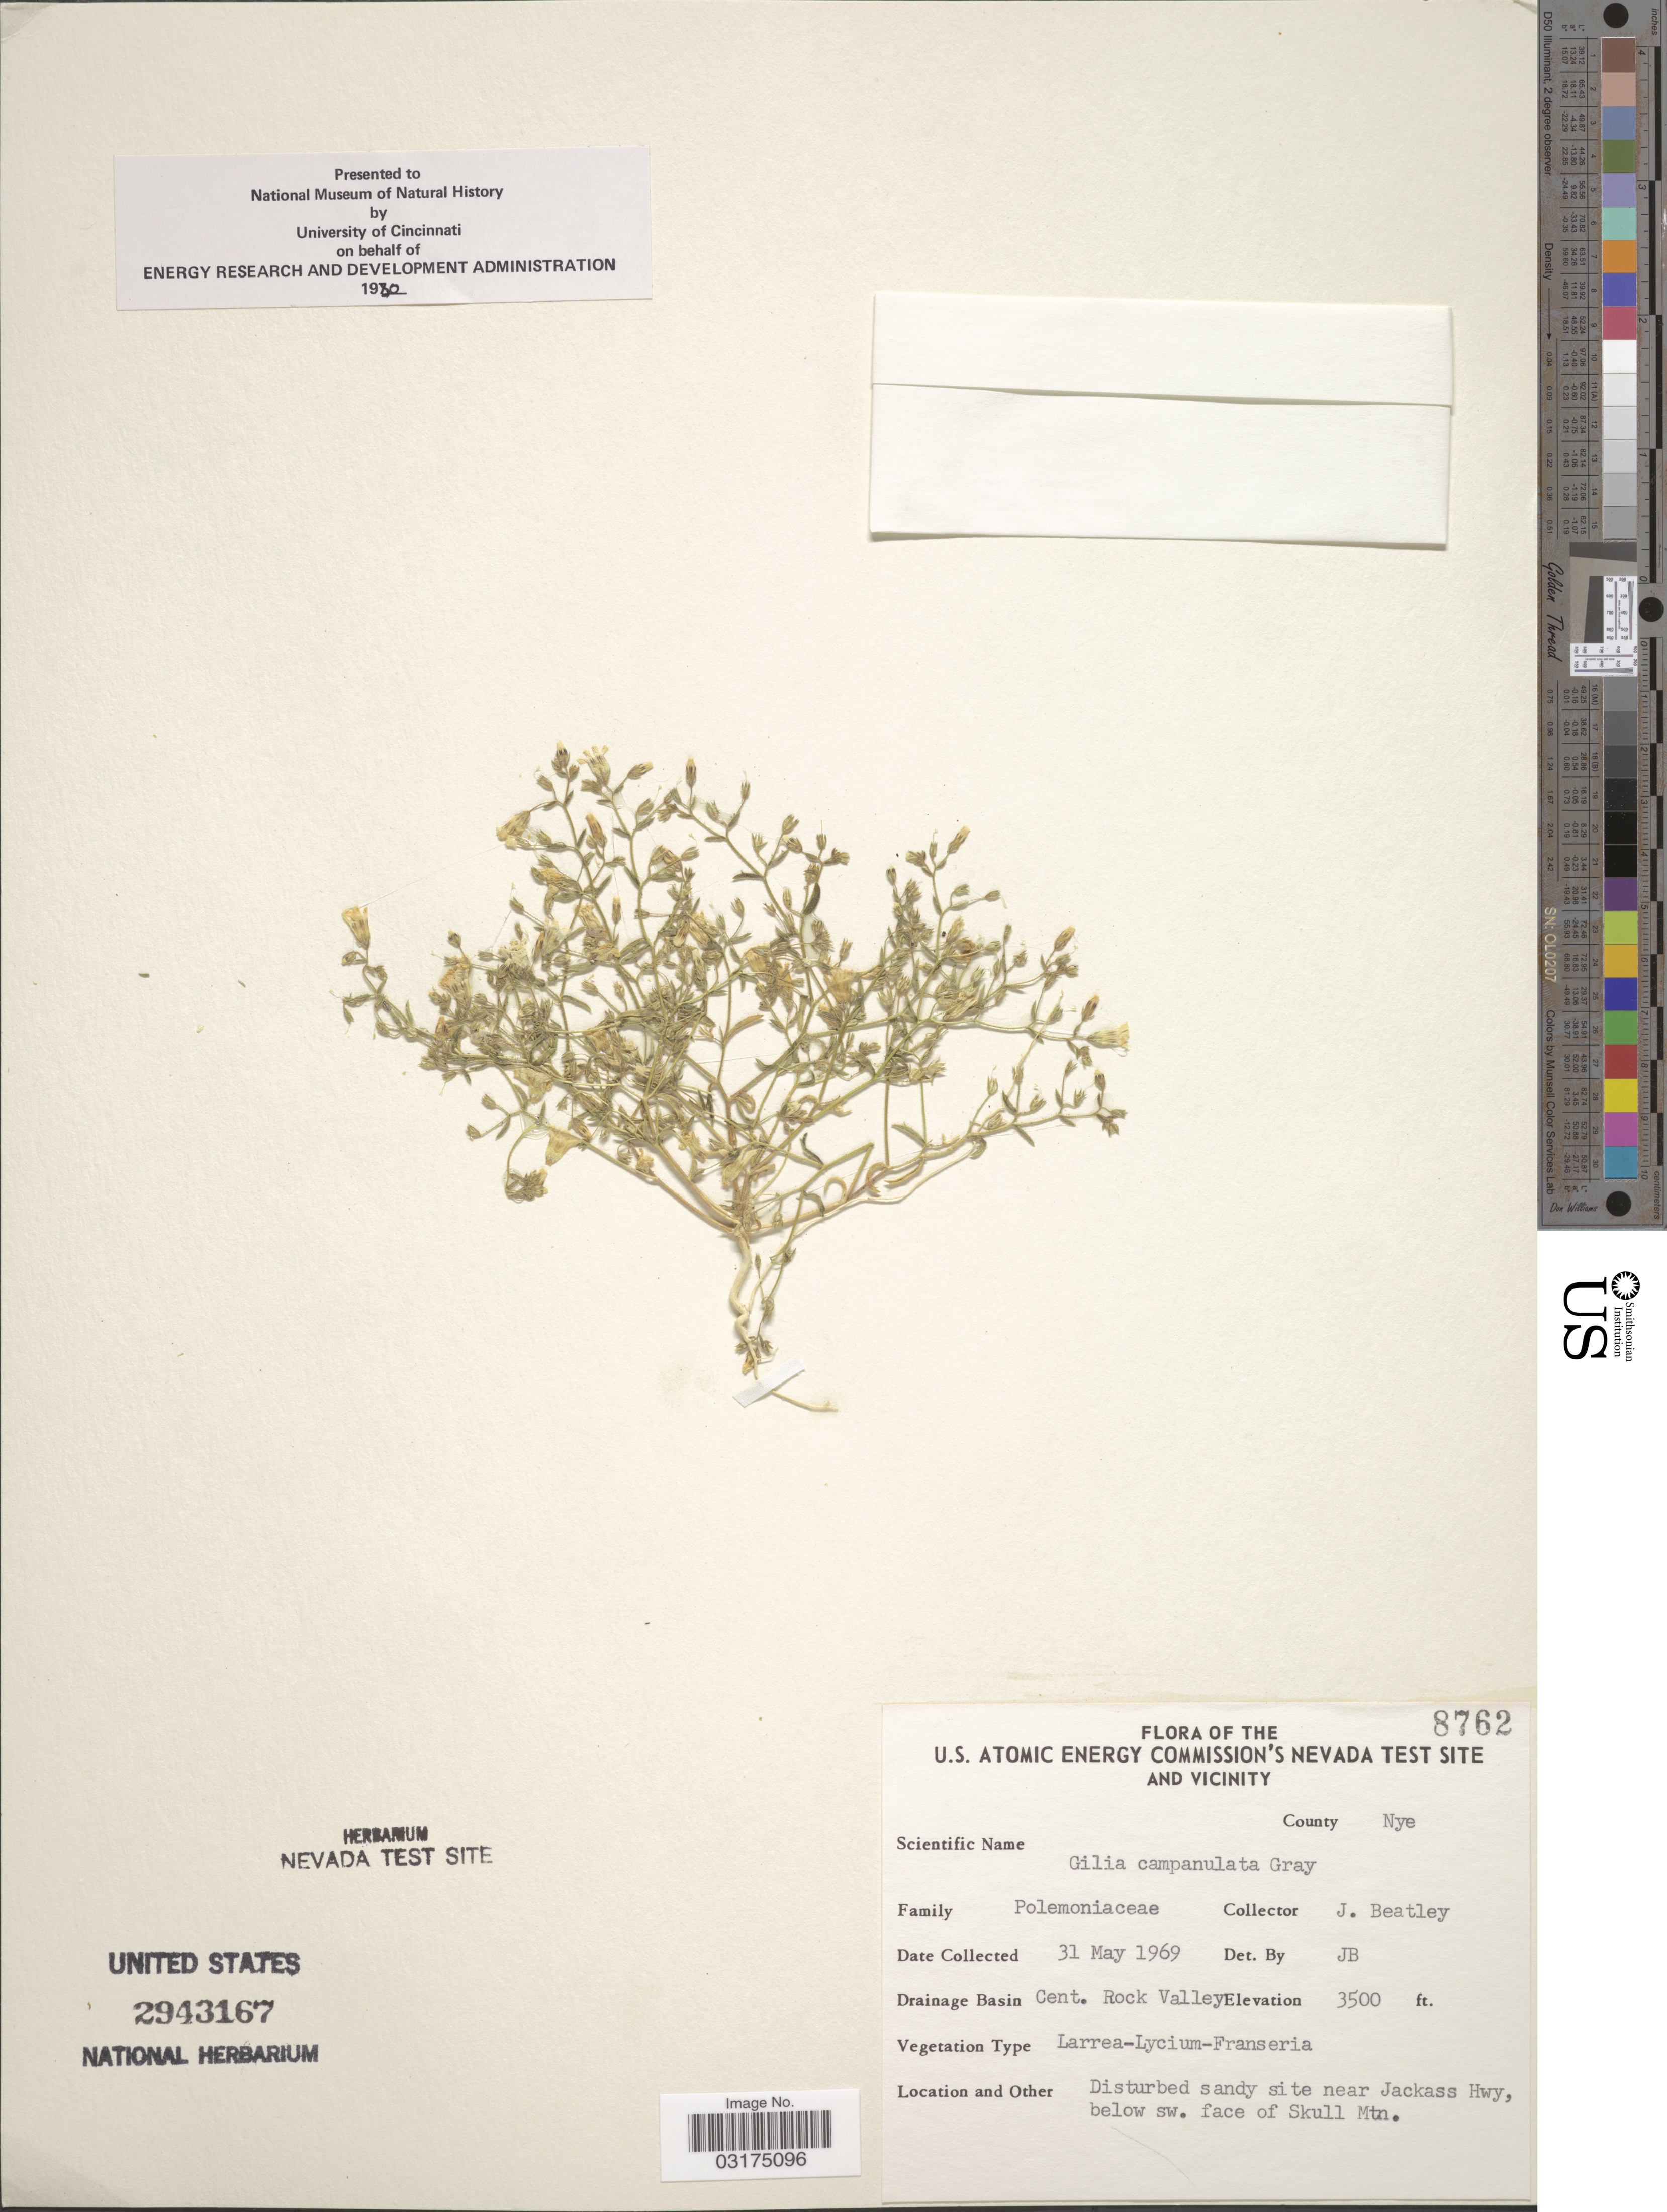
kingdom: Plantae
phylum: Tracheophyta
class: Magnoliopsida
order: Ericales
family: Polemoniaceae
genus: Linanthus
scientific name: Linanthus campanulatus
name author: (A. Gray) J.M. Porter & L.A. Johnson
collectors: J. C. Beatley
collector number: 8762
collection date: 1969-05-31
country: United States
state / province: Nevada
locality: U.S. Atomic Energy Commission's Nevada Test Site and Vicinity, County Nye, Drainage Basin Cent. Rocky Valley, Disturbed sandy site near Jackass Hwy, below sw. face of Skull Mtn.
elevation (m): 1067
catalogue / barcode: US 2943167